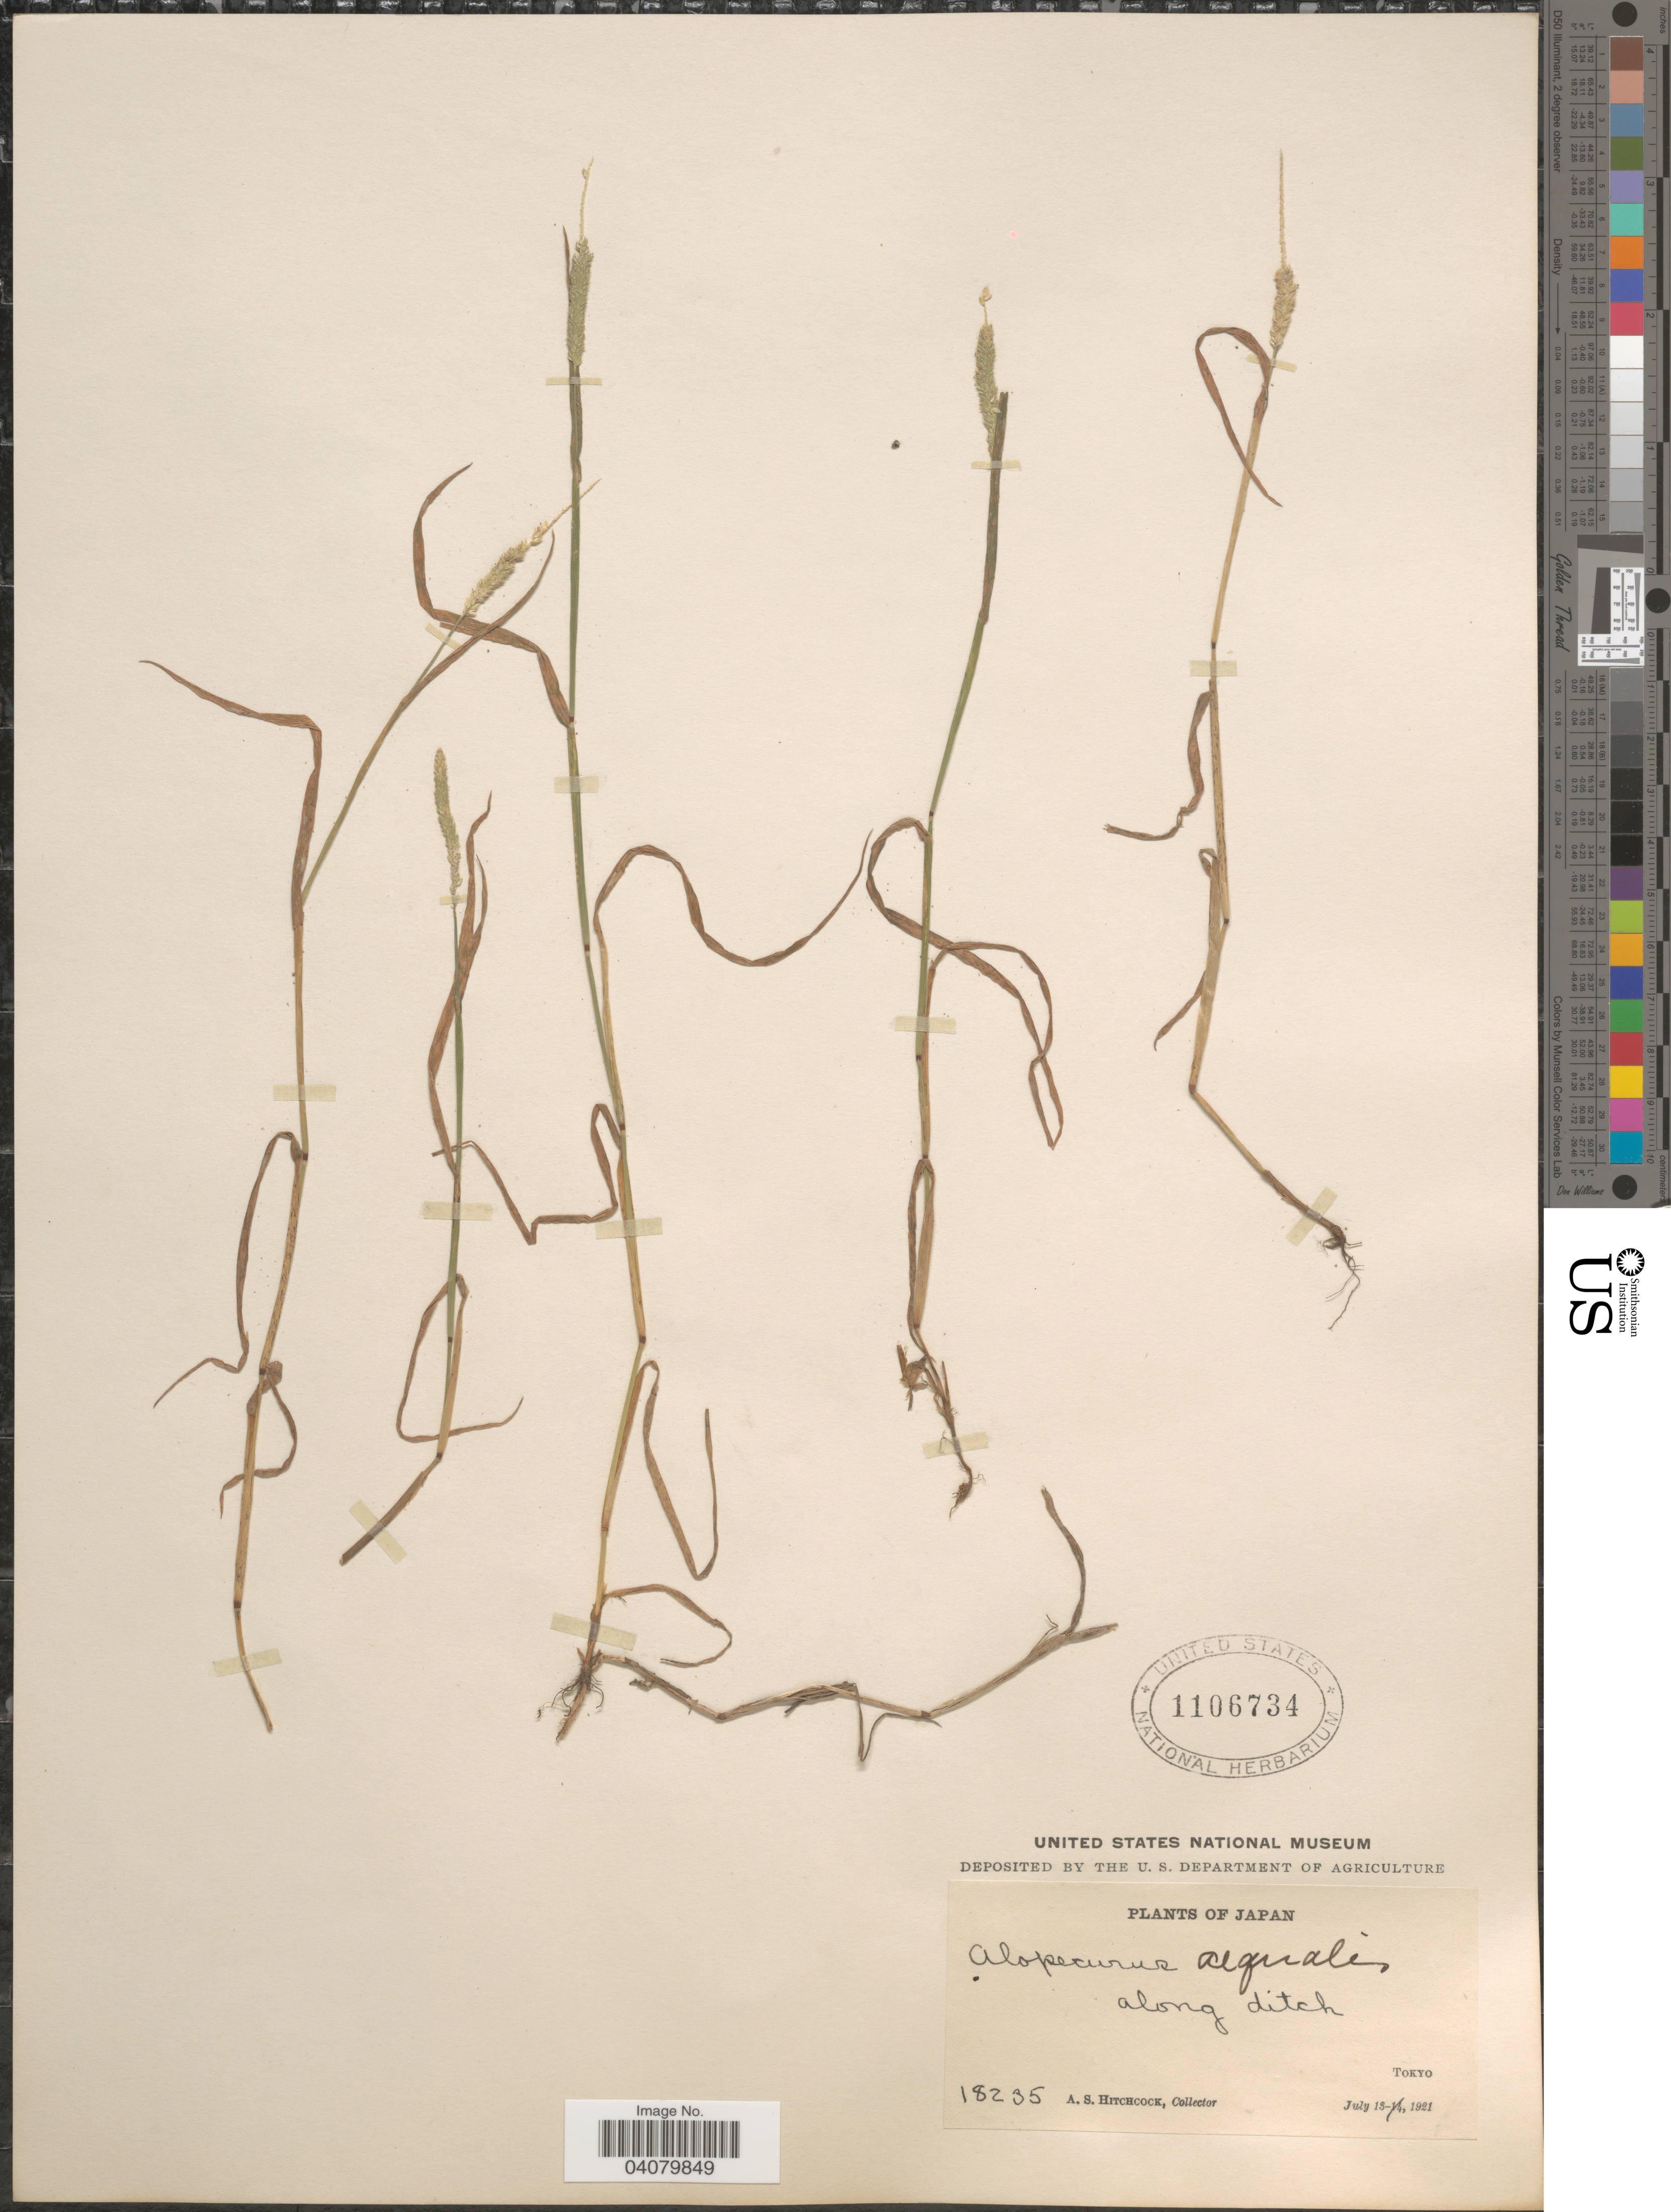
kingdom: Plantae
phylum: Tracheophyta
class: Liliopsida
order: Poales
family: Poaceae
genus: Alopecurus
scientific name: Alopecurus aequalis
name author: Sobol.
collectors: A. S. Hitchcock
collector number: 18235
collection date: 1921-07-13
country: Japan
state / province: Tokyo, Federal City of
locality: Along ditch. Tokyo.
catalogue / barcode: US 1106734